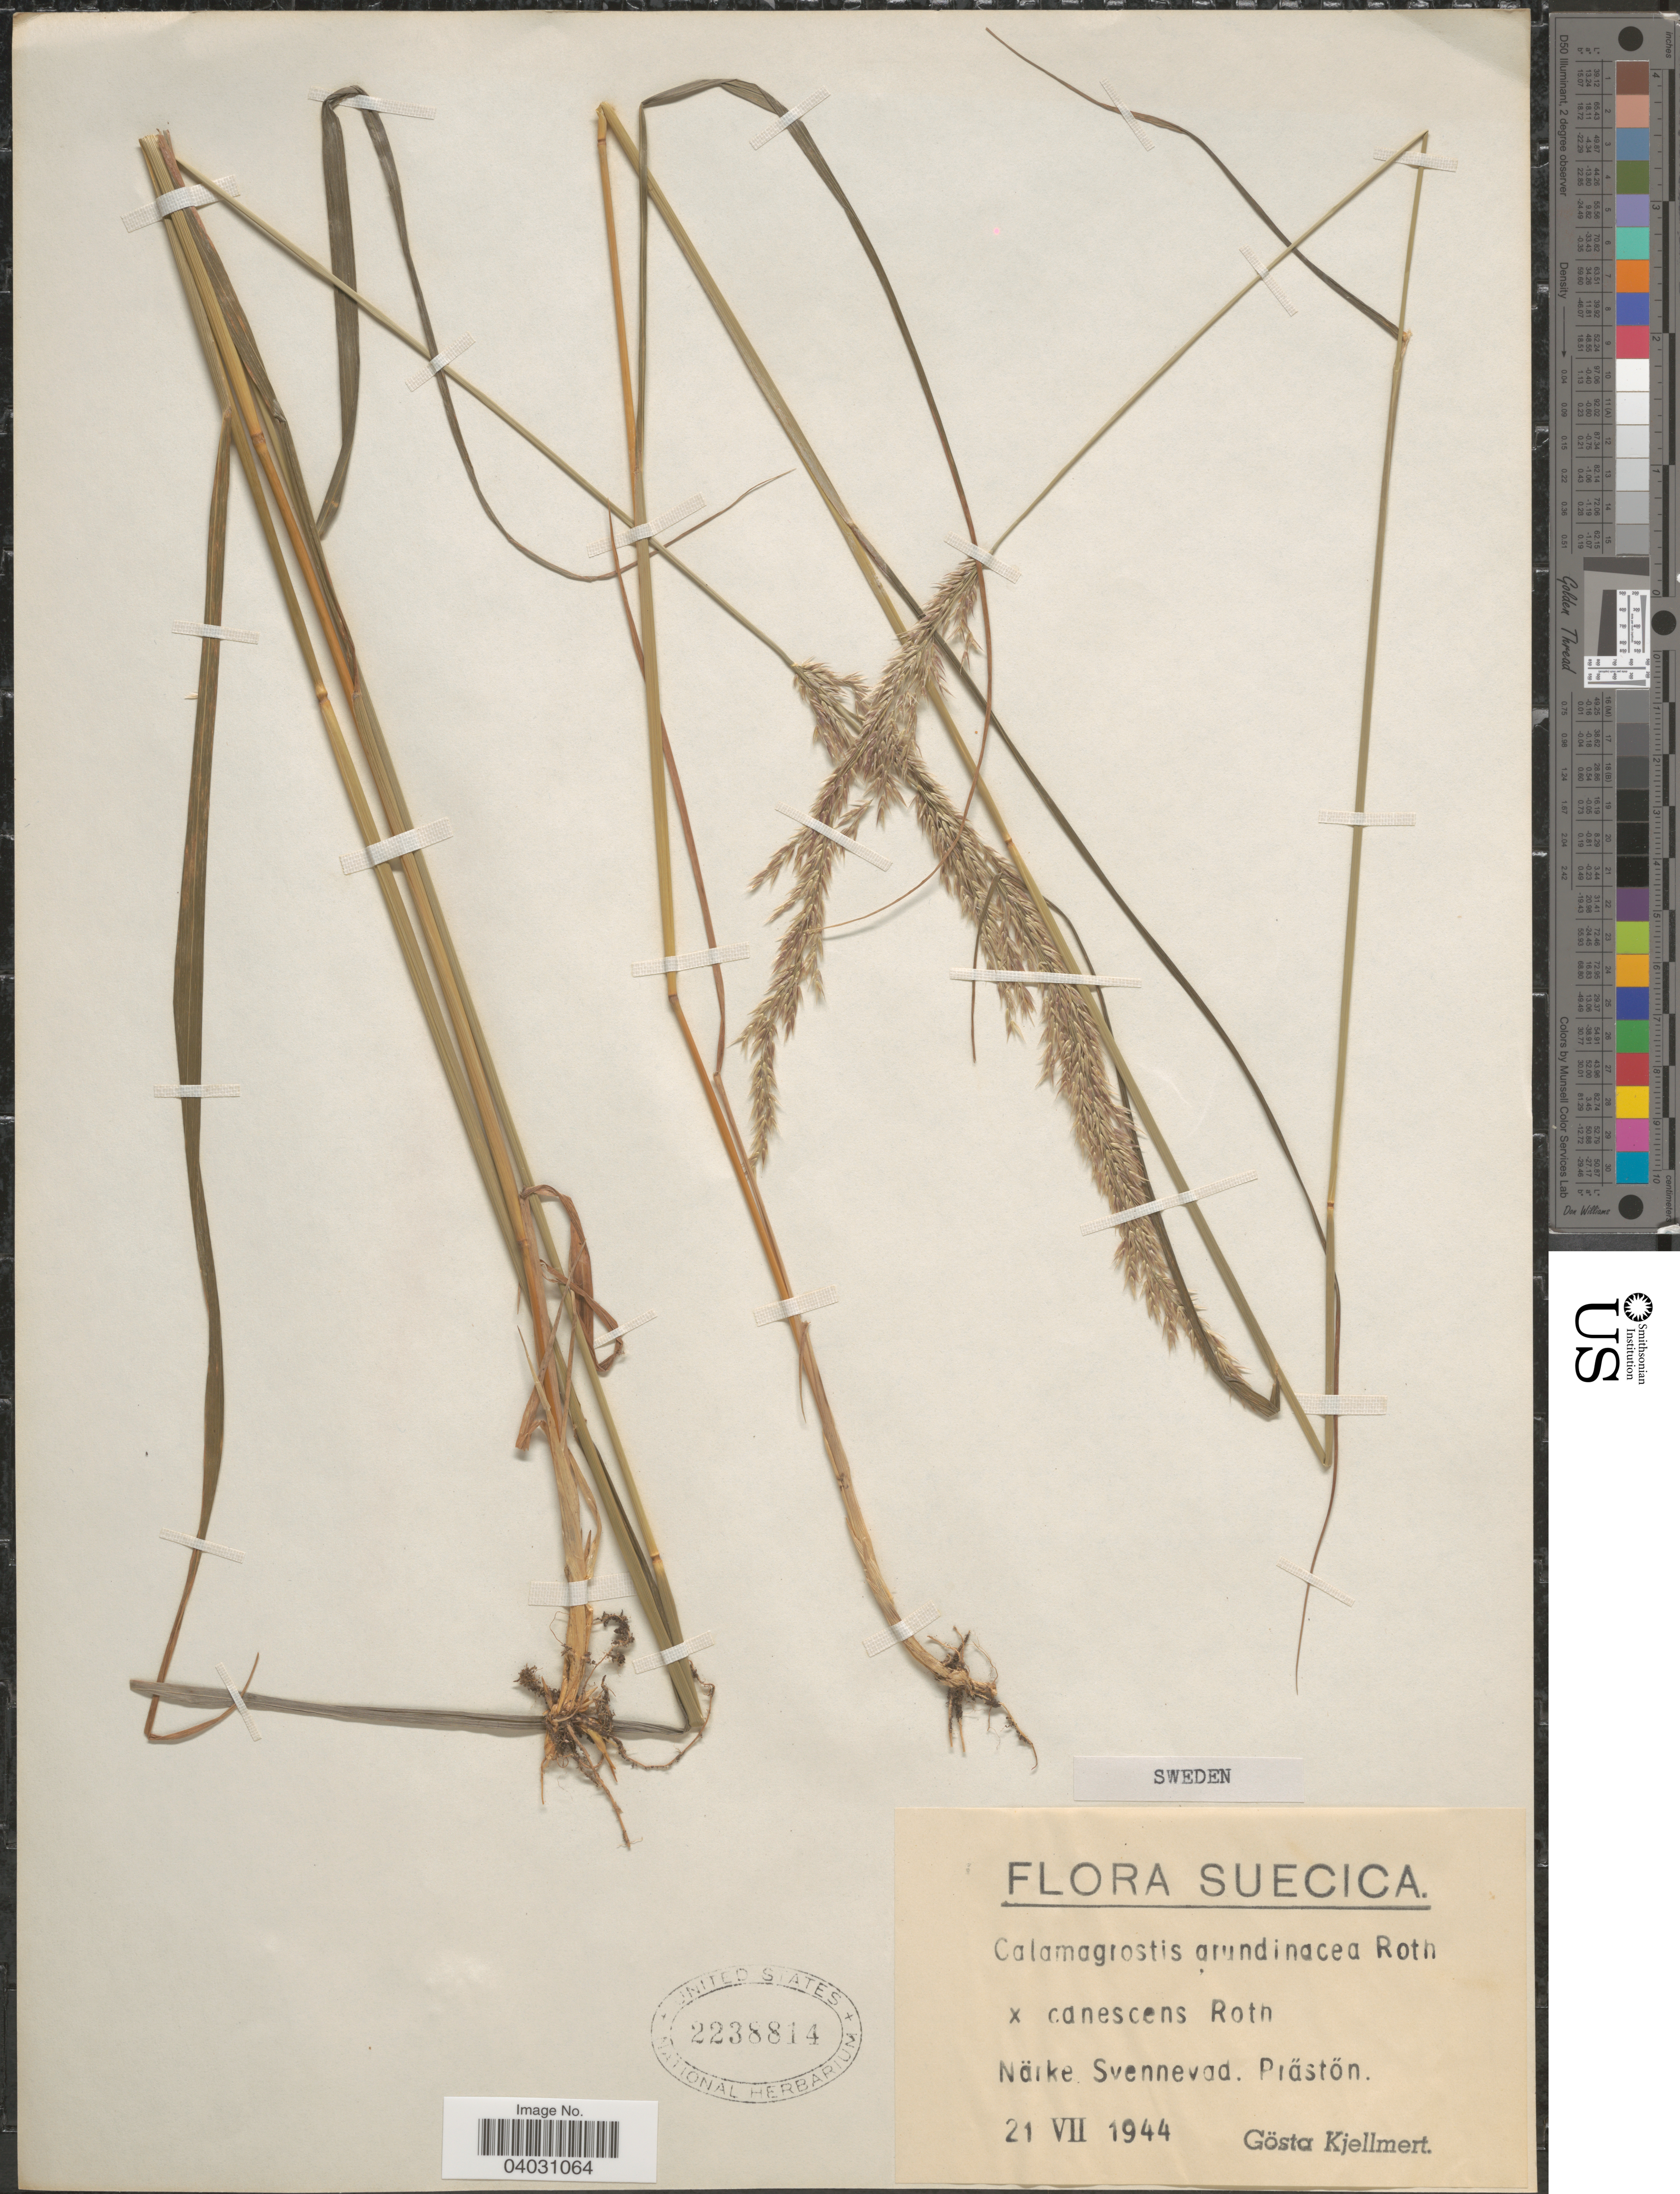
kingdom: Plantae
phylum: Tracheophyta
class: Liliopsida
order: Poales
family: Poaceae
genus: Calamagrostis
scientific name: Calamagrostis arundinacea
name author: (L.) Roth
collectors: G. Kjellmert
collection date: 1944-07-21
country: Sweden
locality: Suecica. Näike. Svennevad. Prästön.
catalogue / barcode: US 2238814